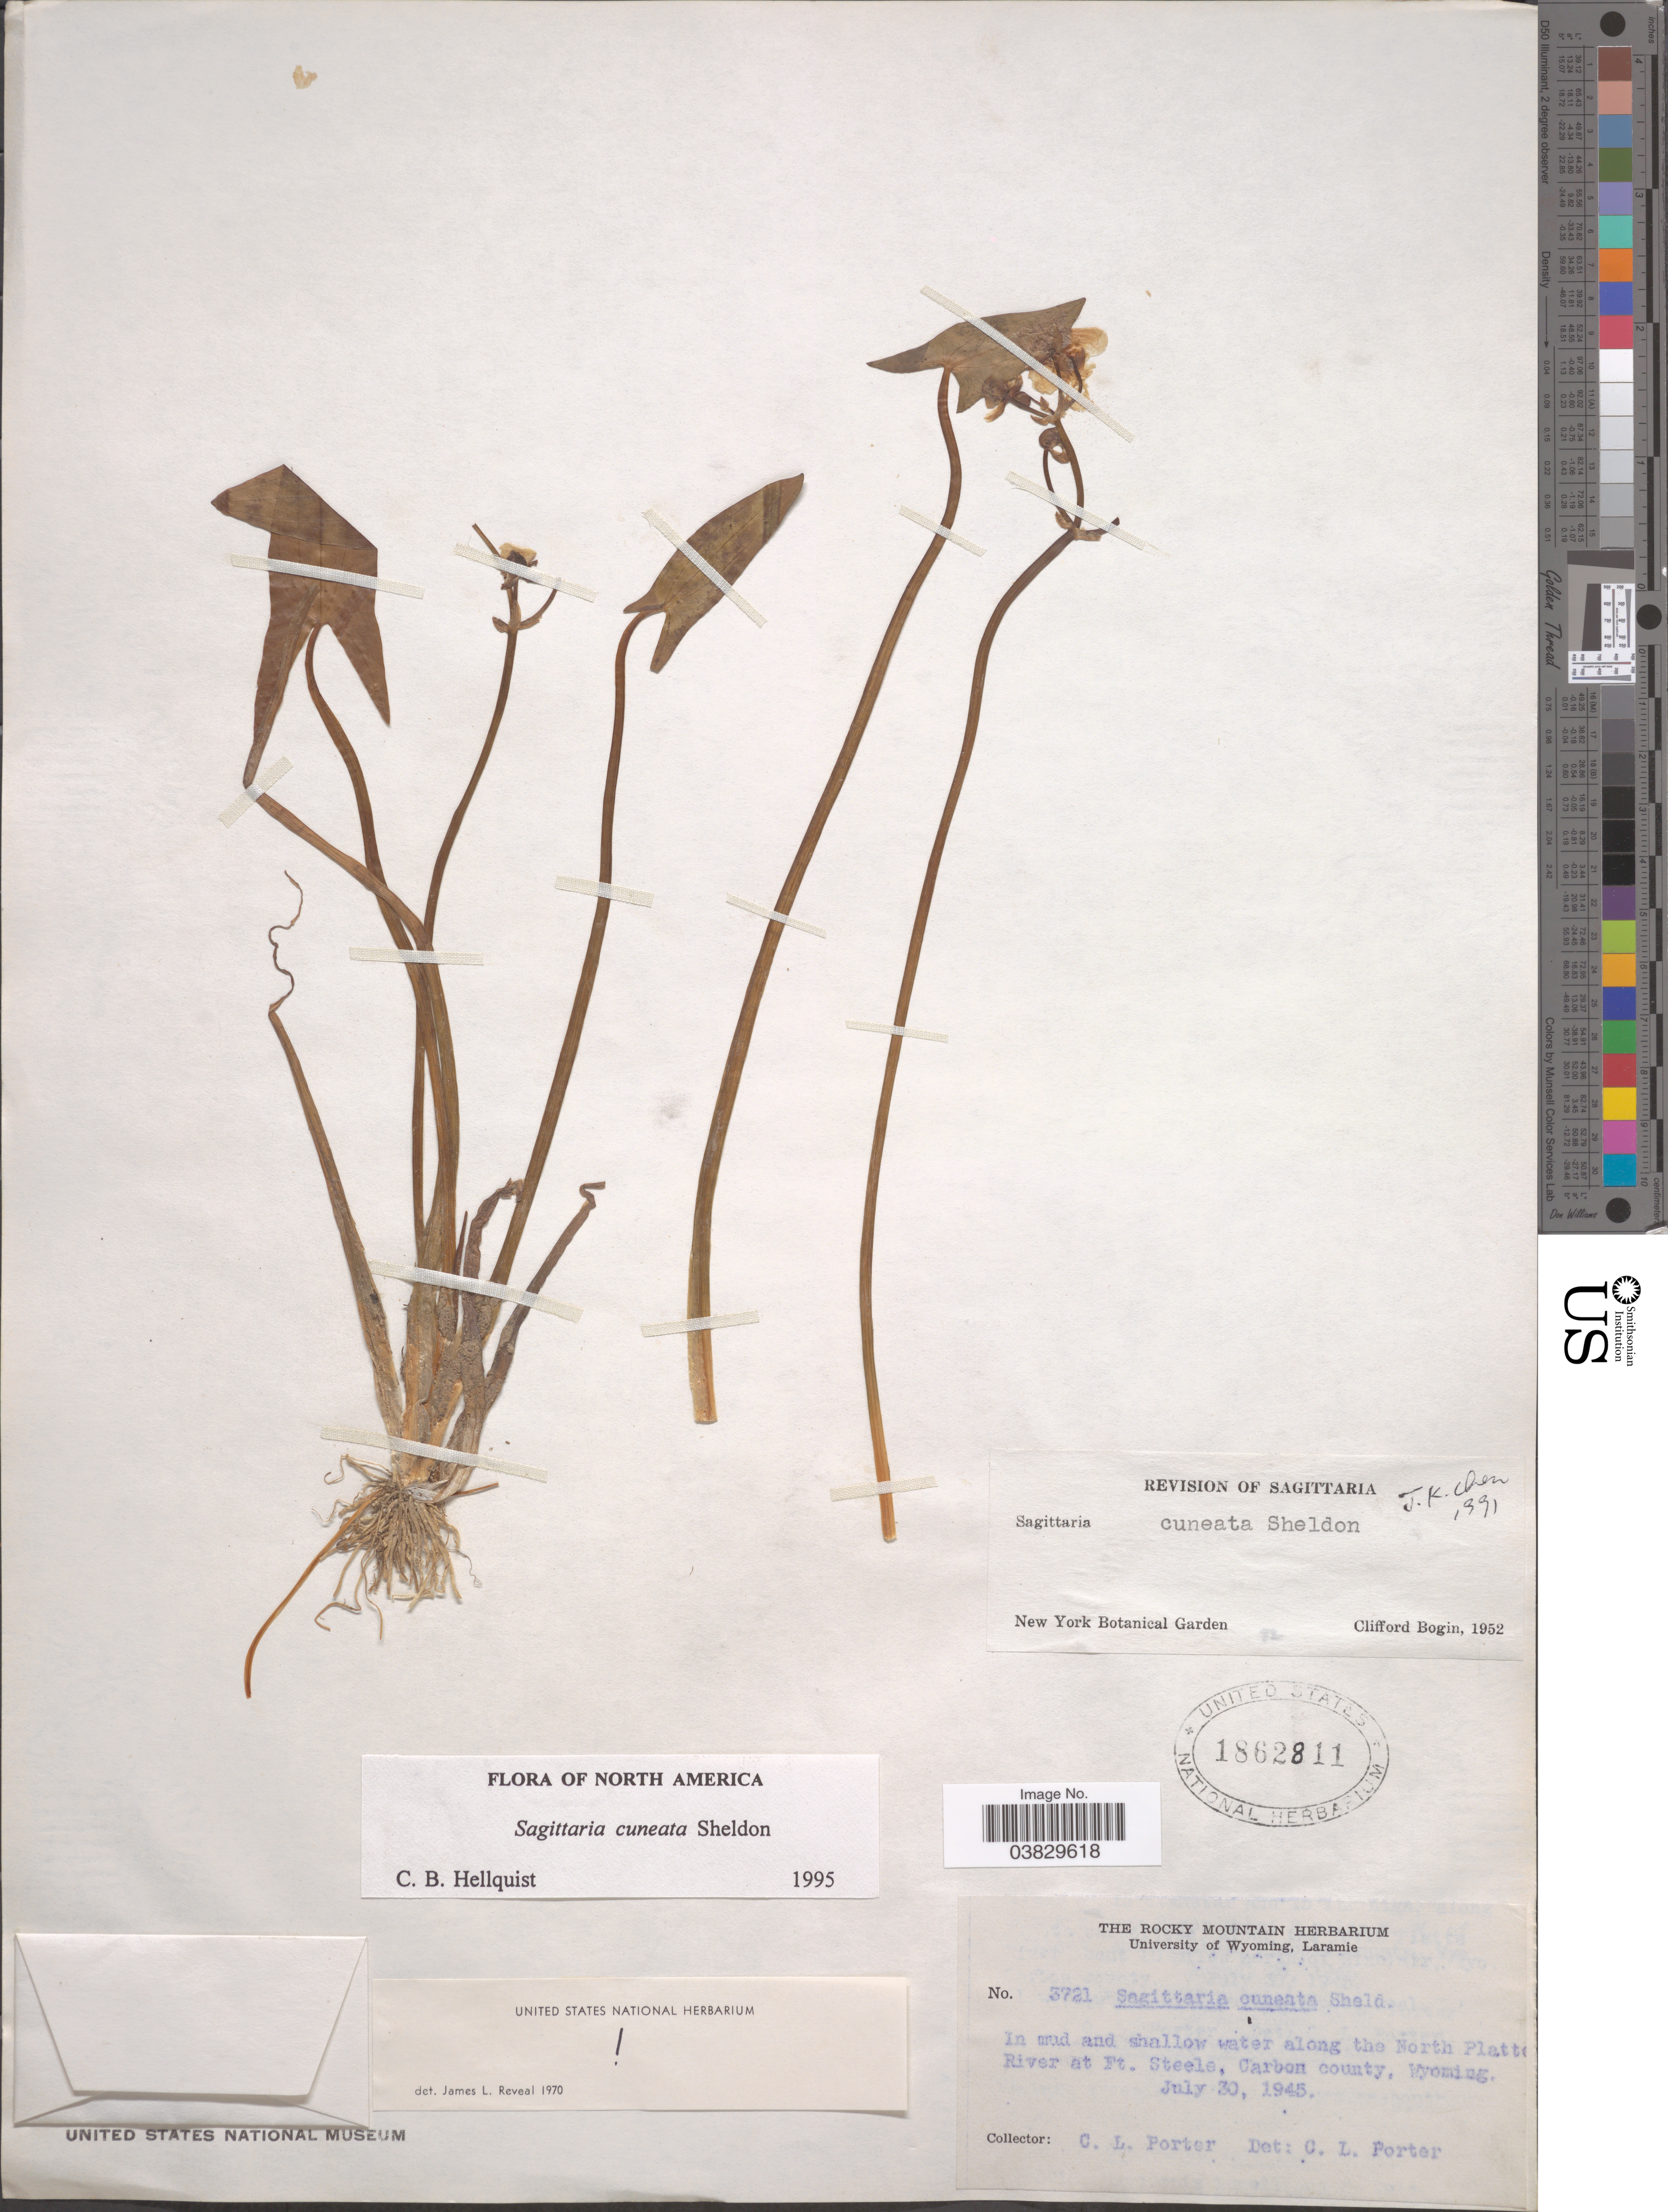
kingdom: Plantae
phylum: Tracheophyta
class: Liliopsida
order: Alismatales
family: Alismataceae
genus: Sagittaria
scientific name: Sagittaria cuneata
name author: E. Sheld.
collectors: C. L. Porter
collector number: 3721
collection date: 1945-07-30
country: United States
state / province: Wyoming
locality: In mud and shallow water along the North Platte River at Ft. Steele, Carbon county.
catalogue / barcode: US 1862811